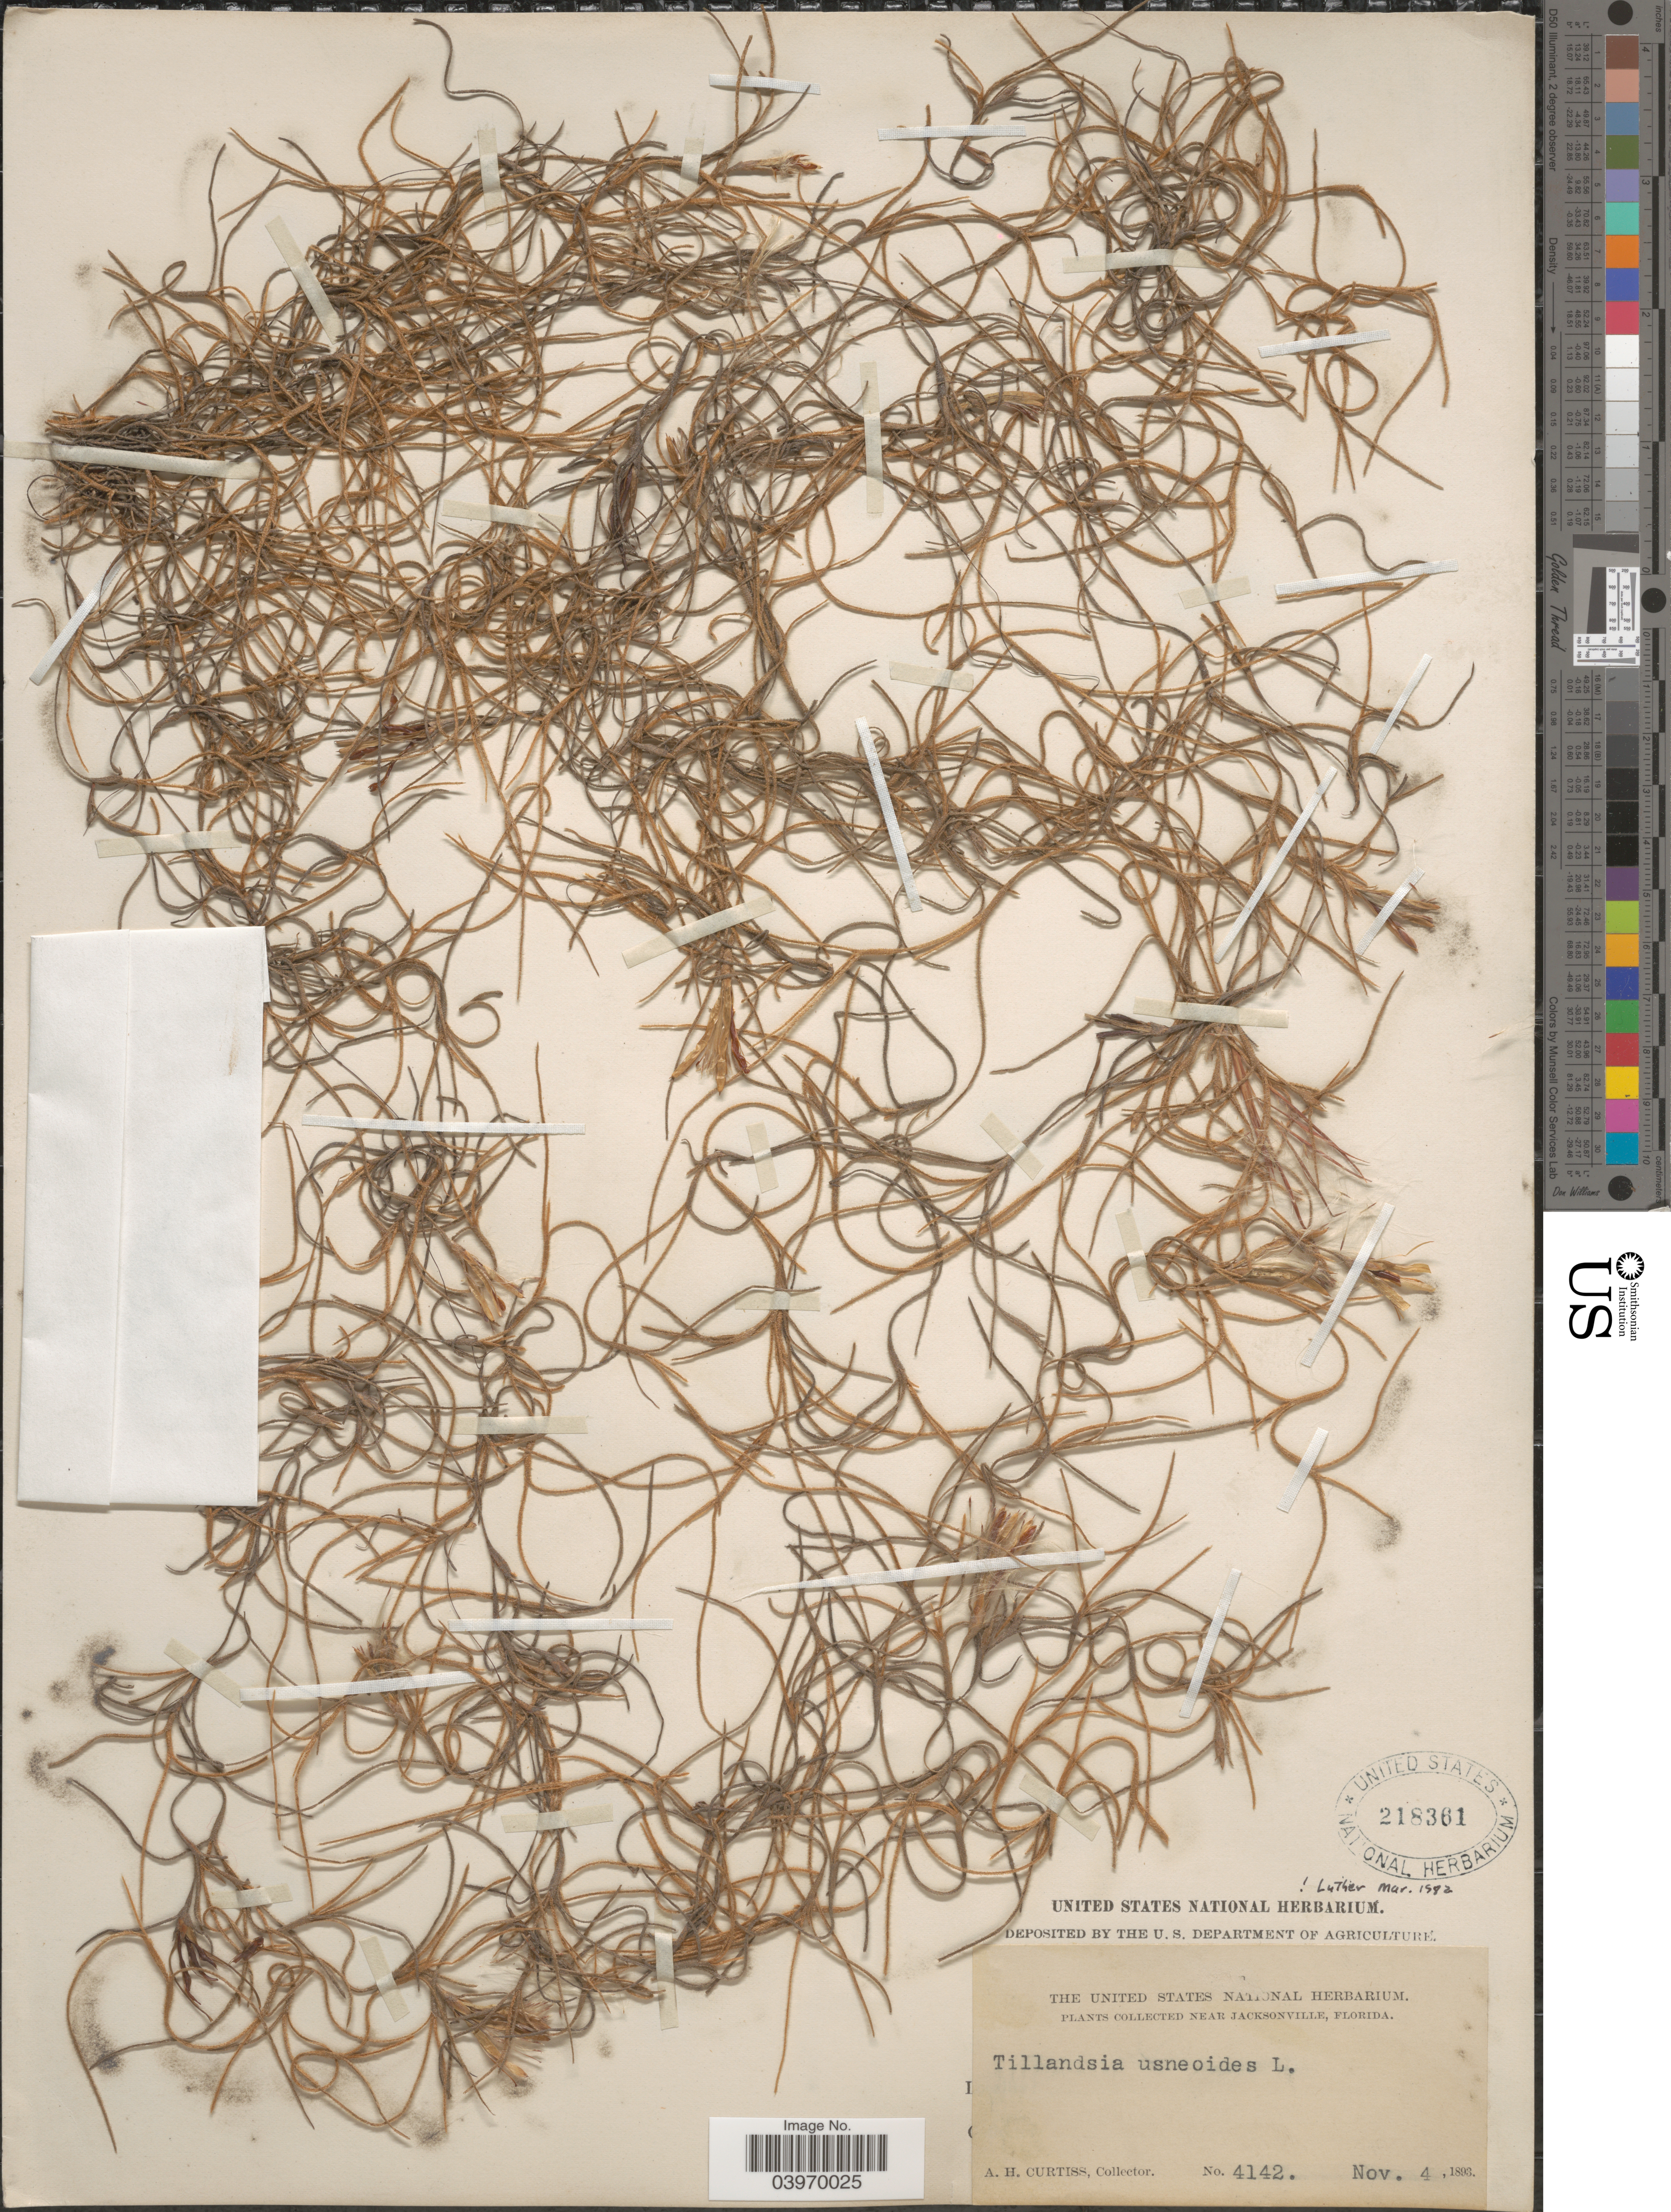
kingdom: Plantae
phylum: Tracheophyta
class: Liliopsida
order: Poales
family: Bromeliaceae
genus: Tillandsia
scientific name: Tillandsia usneoides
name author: (L.) L.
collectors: A. H. Curtiss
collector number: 4142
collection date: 1893-11-04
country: United States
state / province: Florida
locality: Near Jacksonville.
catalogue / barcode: US 218361